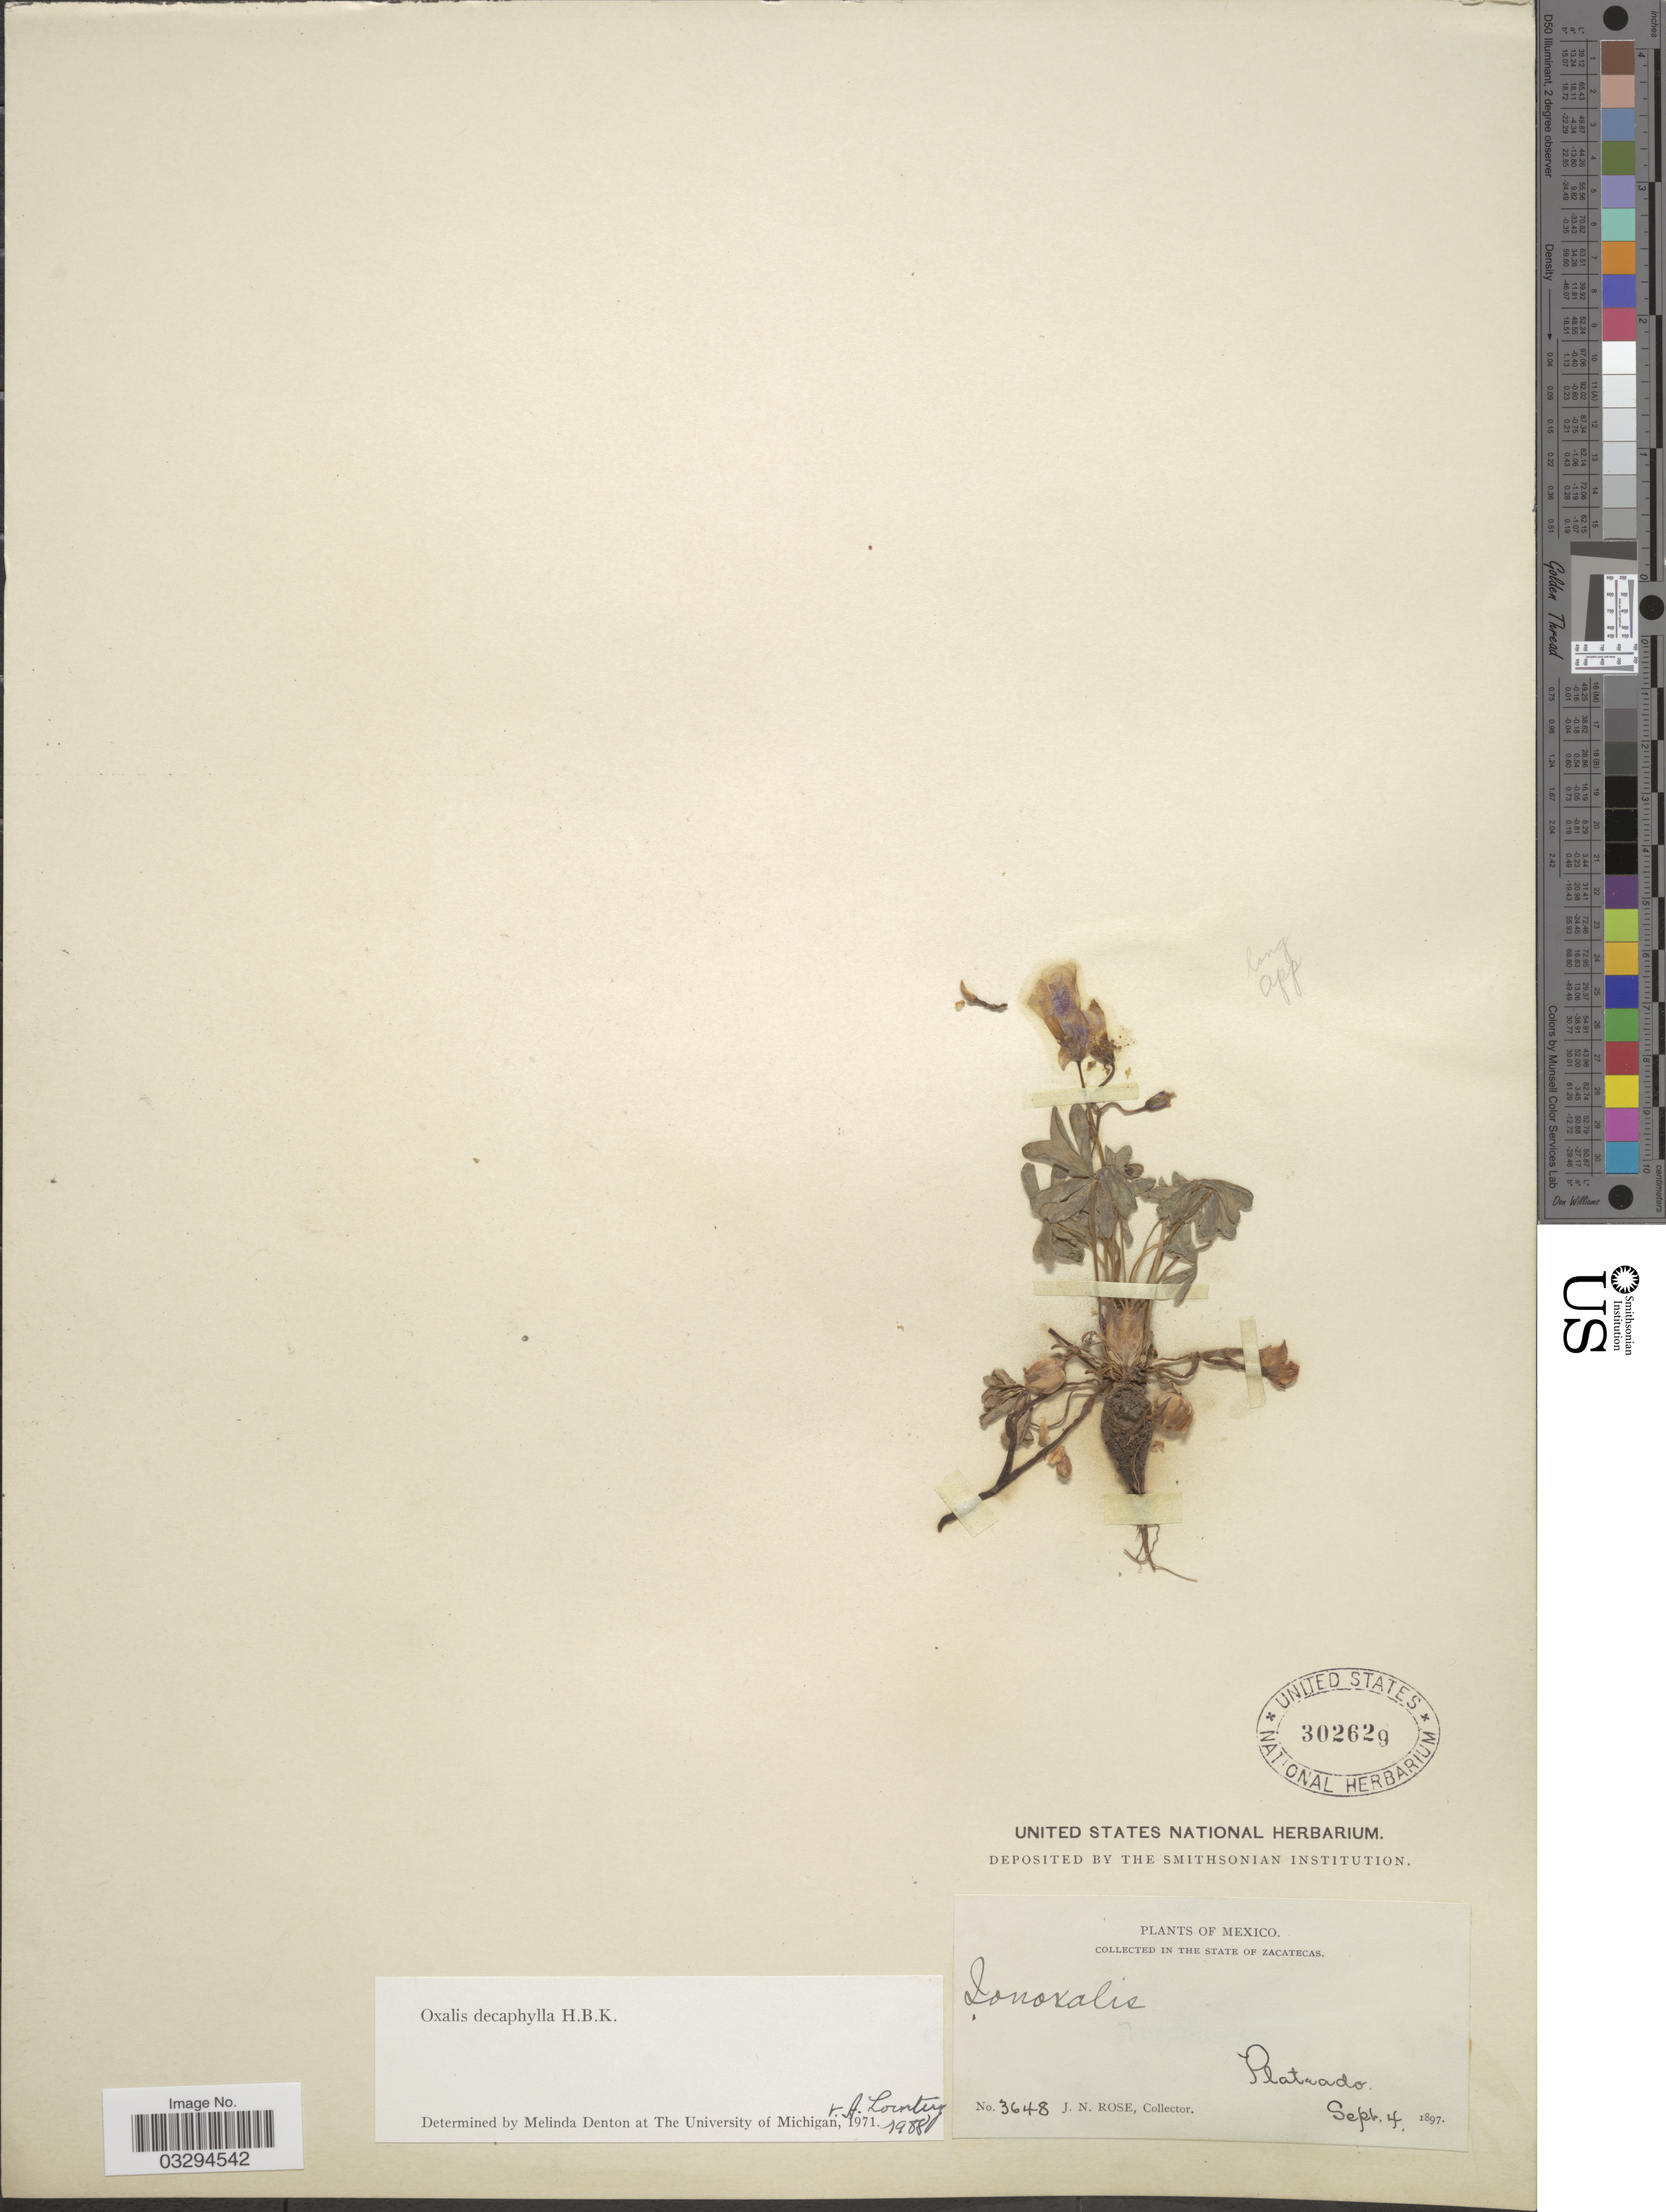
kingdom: Plantae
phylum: Tracheophyta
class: Magnoliopsida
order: Oxalidales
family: Oxalidaceae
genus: Oxalis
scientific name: Oxalis decaphylla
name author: Kunth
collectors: J. N. Rose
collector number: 3648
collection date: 1897-09-04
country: Mexico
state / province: Zacatecas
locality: Plateado.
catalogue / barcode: US 302629